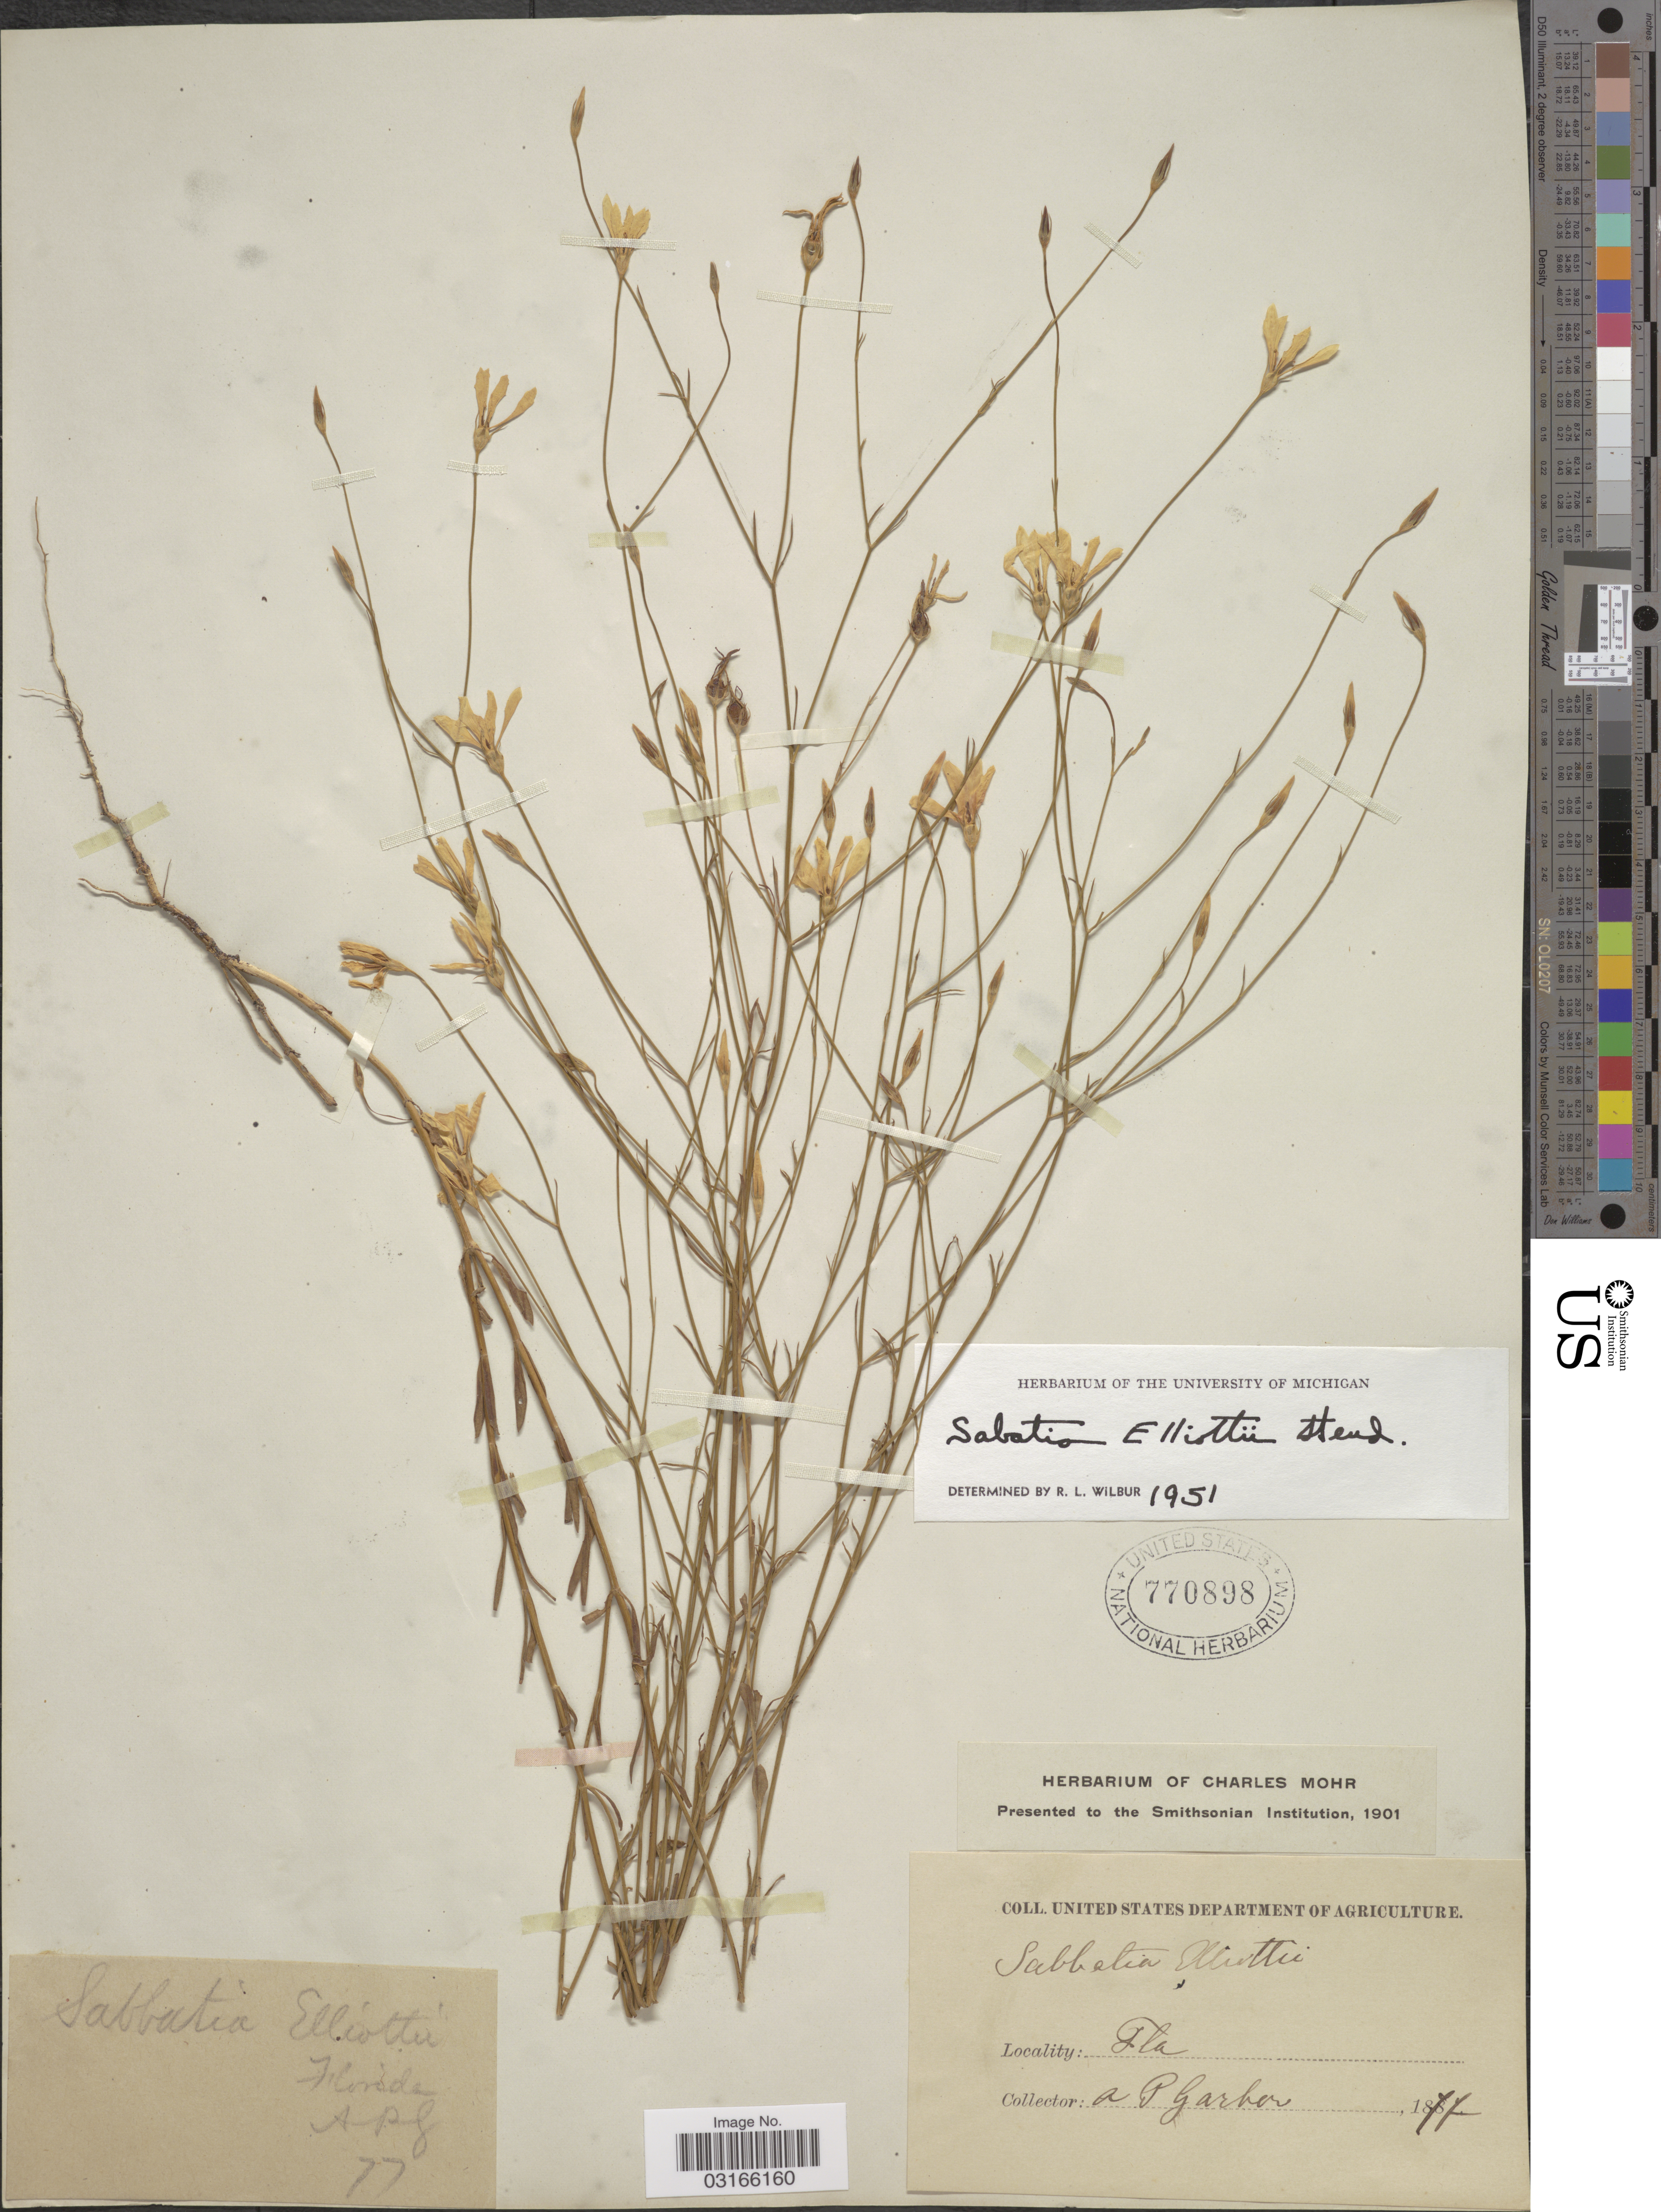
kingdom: Plantae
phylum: Tracheophyta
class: Magnoliopsida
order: Gentianales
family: Gentianaceae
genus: Sabatia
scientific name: Sabatia brevifolia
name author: Raf.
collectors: A. P. Garber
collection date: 1877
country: United States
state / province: Florida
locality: APG.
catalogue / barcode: US 770898